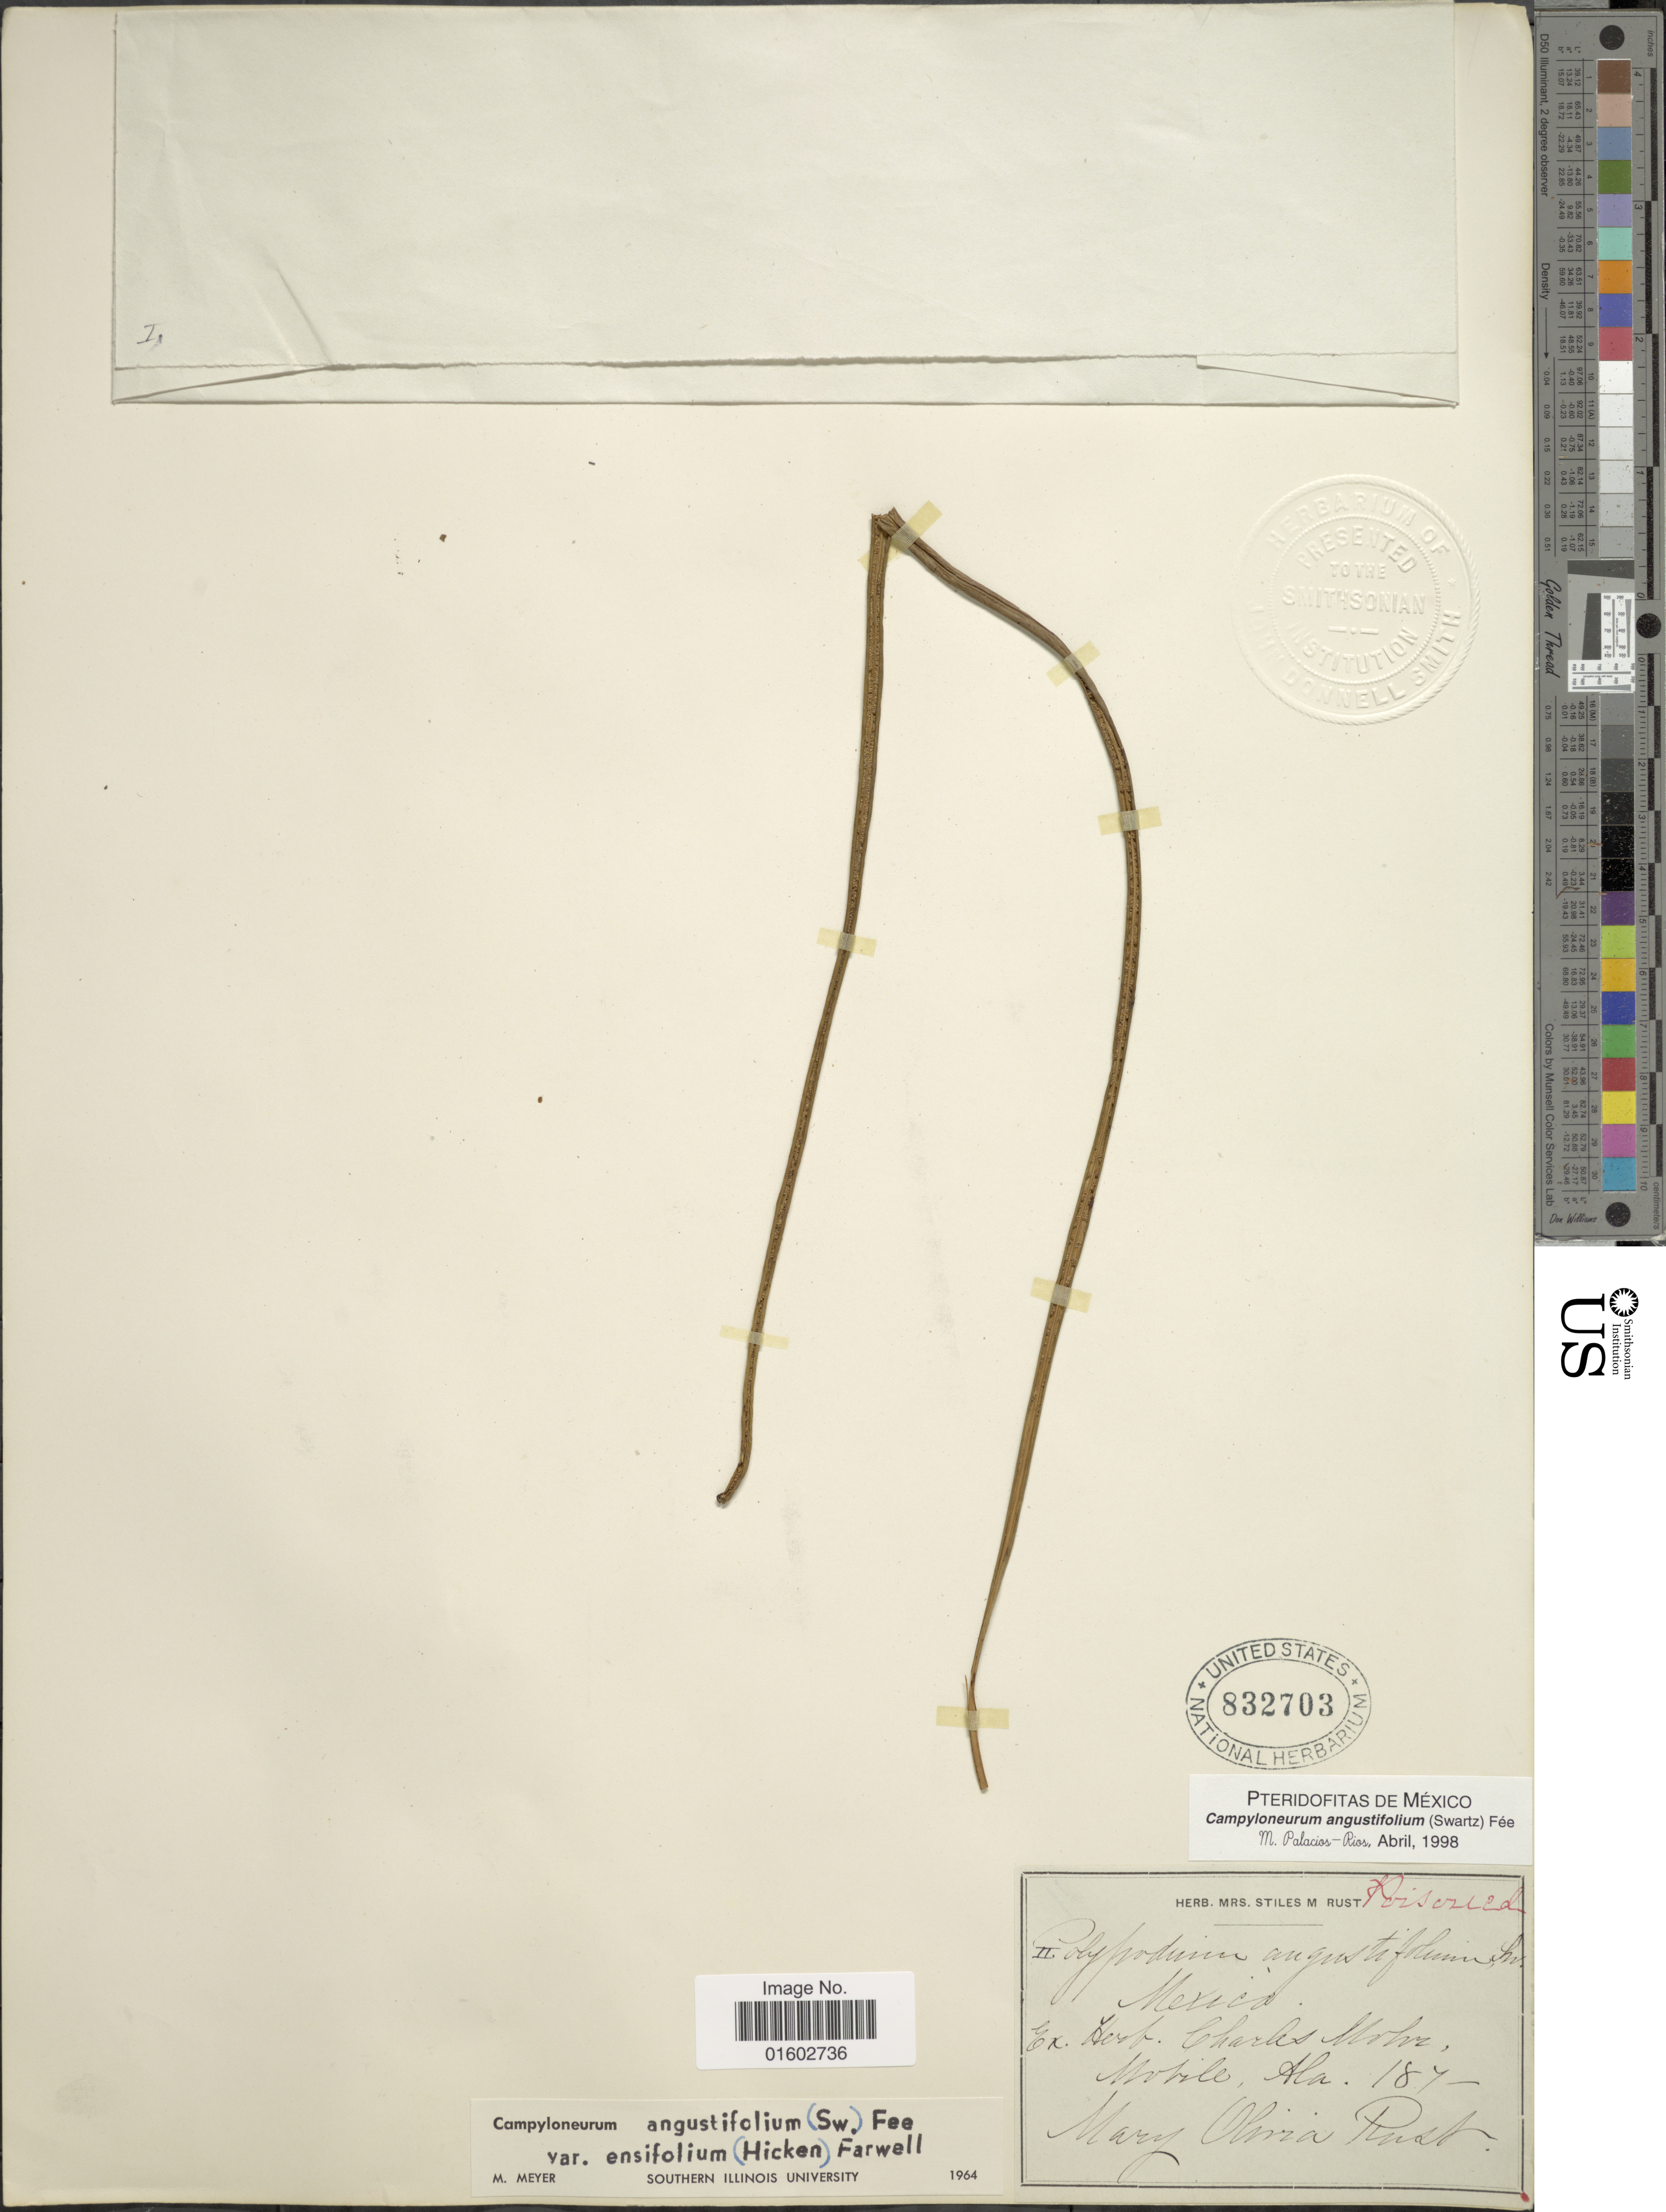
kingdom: Plantae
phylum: Tracheophyta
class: Polypodiopsida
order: Polypodiales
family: Polypodiaceae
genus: Campyloneurum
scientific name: Campyloneurum angustifolium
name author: (Sw.) Fée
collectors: M. Rust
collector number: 2?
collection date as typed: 187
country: United States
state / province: Alabama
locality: Mobile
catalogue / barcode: US 832703